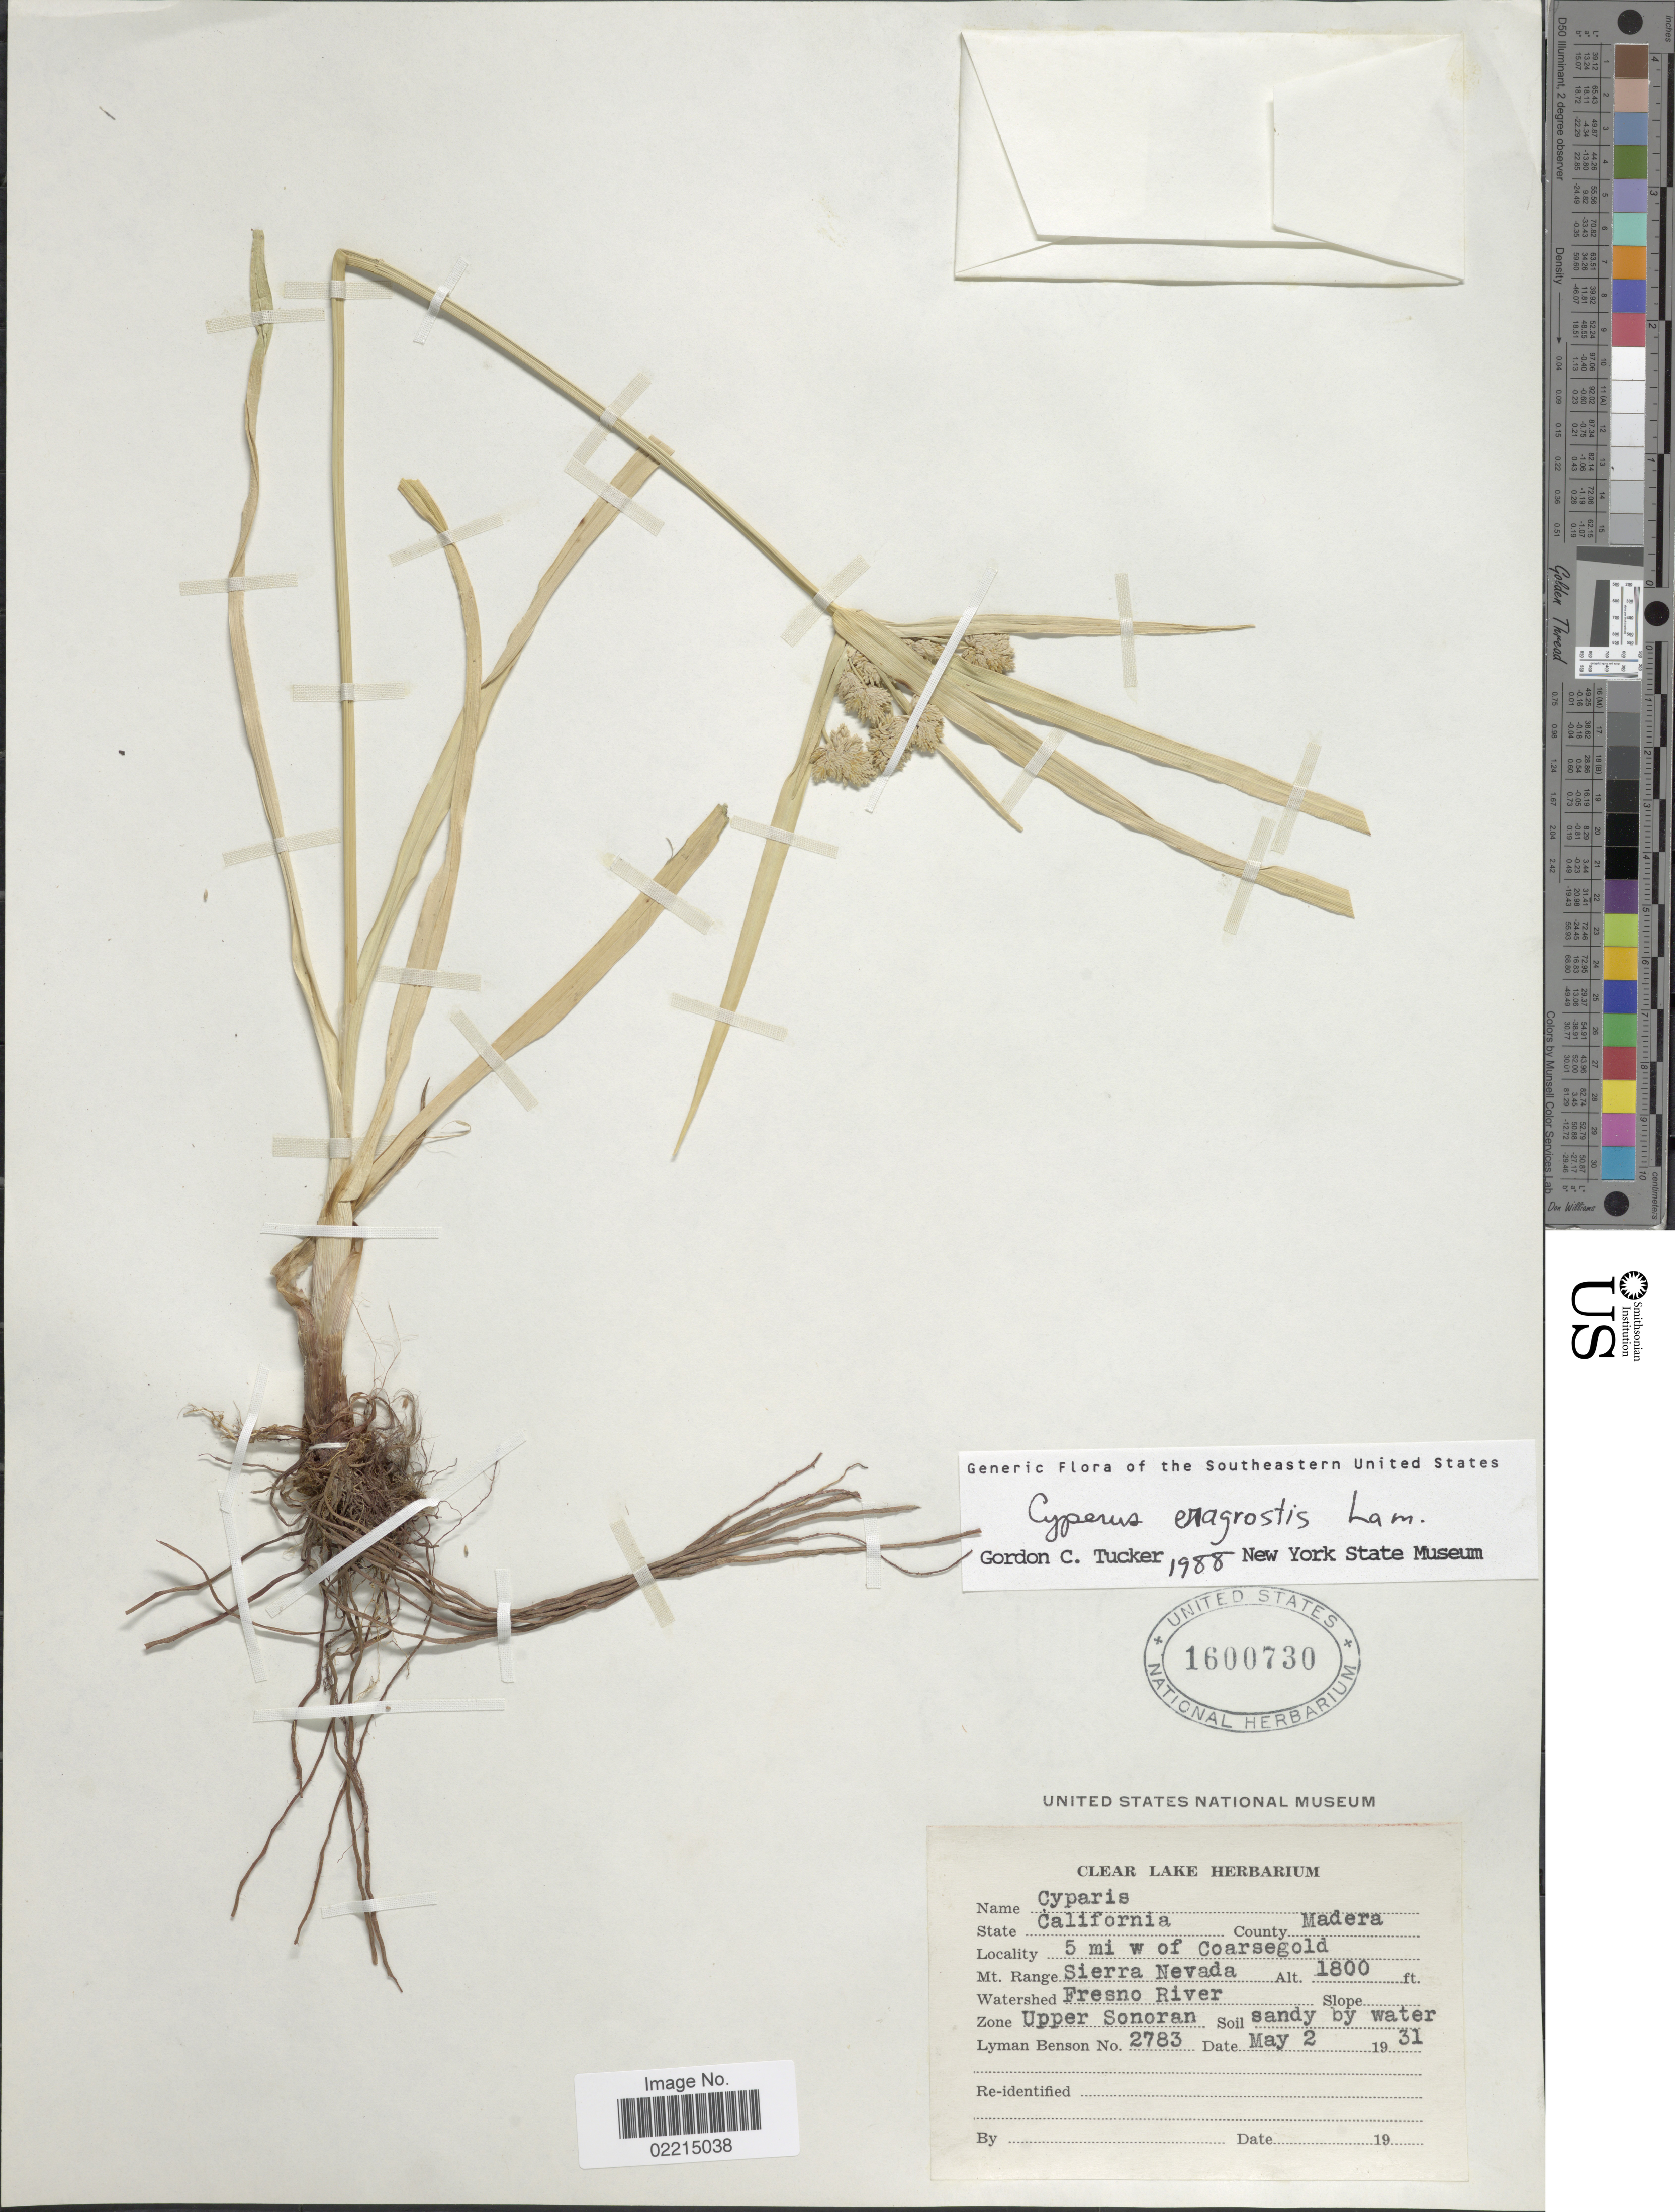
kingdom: Plantae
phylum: Tracheophyta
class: Liliopsida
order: Poales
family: Cyperaceae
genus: Cyperus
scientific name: Cyperus eragrostis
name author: Lam.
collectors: L. D. Benson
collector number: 2783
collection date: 1931-05-02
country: United States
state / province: California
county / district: Madera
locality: County Madera. Mt. Range Sierra Nevada. 5 mi w of Coarsegold. Watershed Fresno River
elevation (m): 549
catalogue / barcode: US 1600730